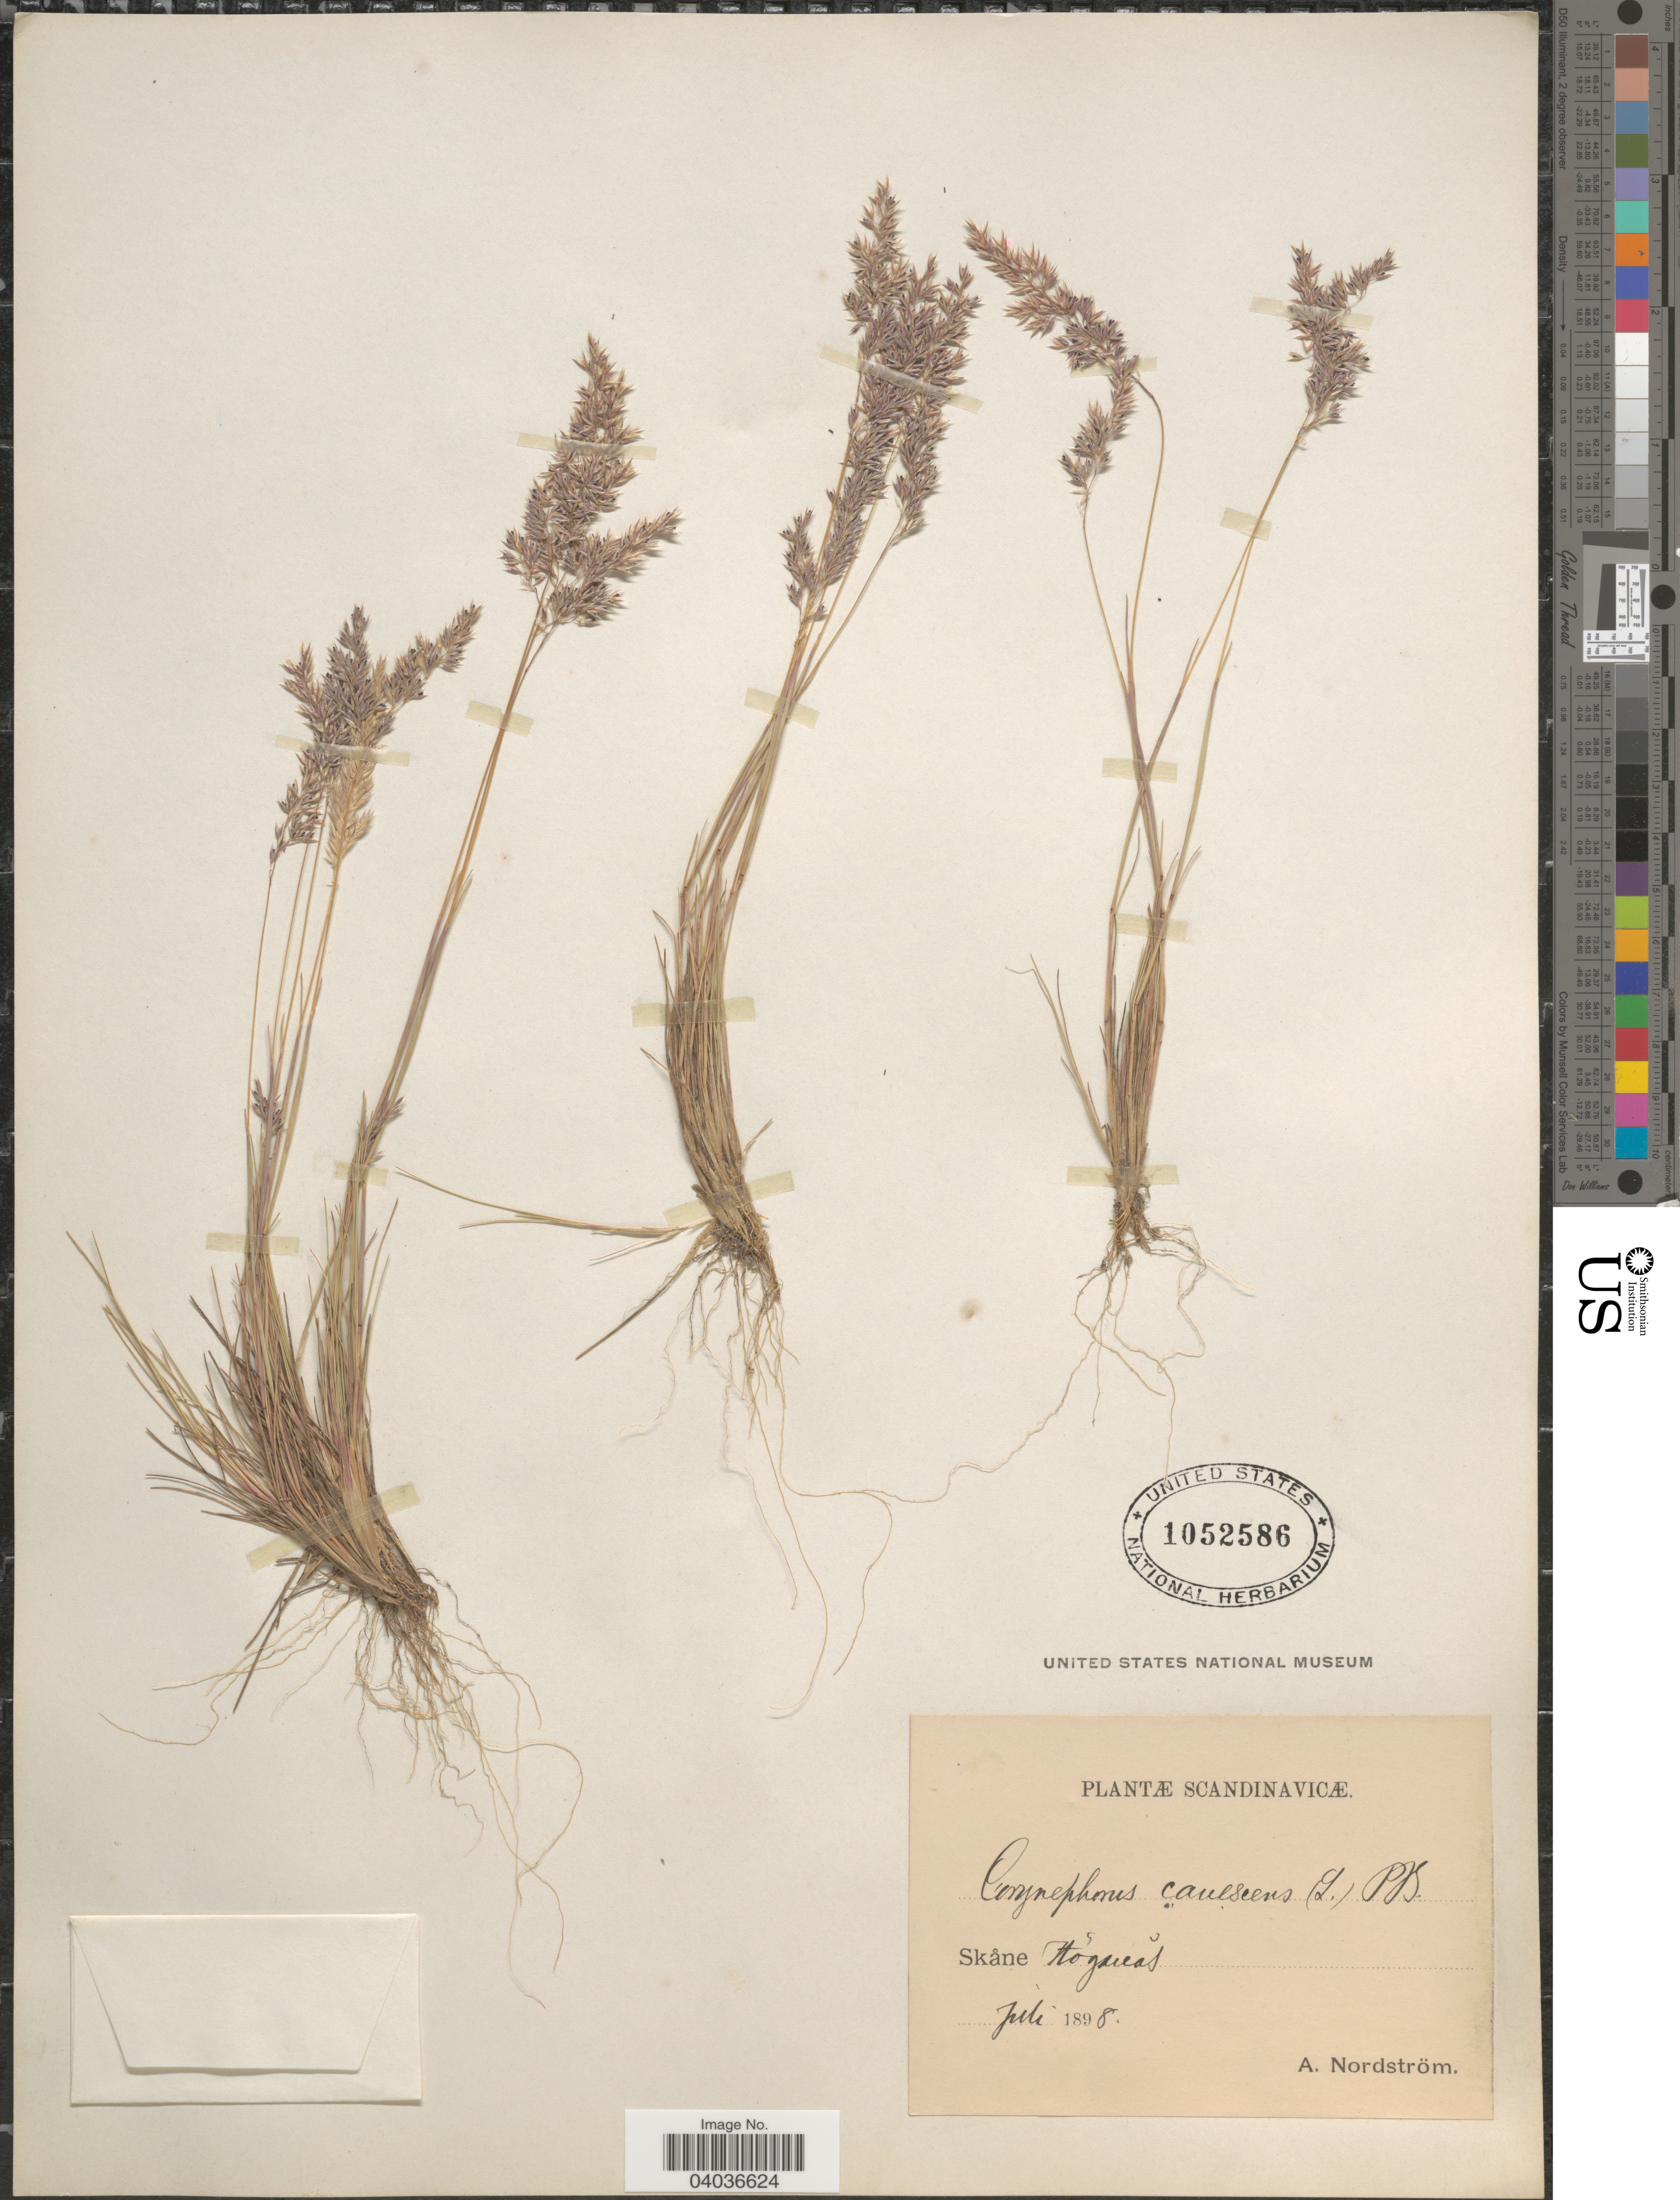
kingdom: Plantae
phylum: Tracheophyta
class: Liliopsida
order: Poales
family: Poaceae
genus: Corynephorus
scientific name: Corynephorus canescens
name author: (L, MEL) P. Beauv.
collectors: A. Nordström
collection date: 1898-07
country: Sweden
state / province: Skåne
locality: Scandinavicæ. Hoganas.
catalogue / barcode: US 1052586